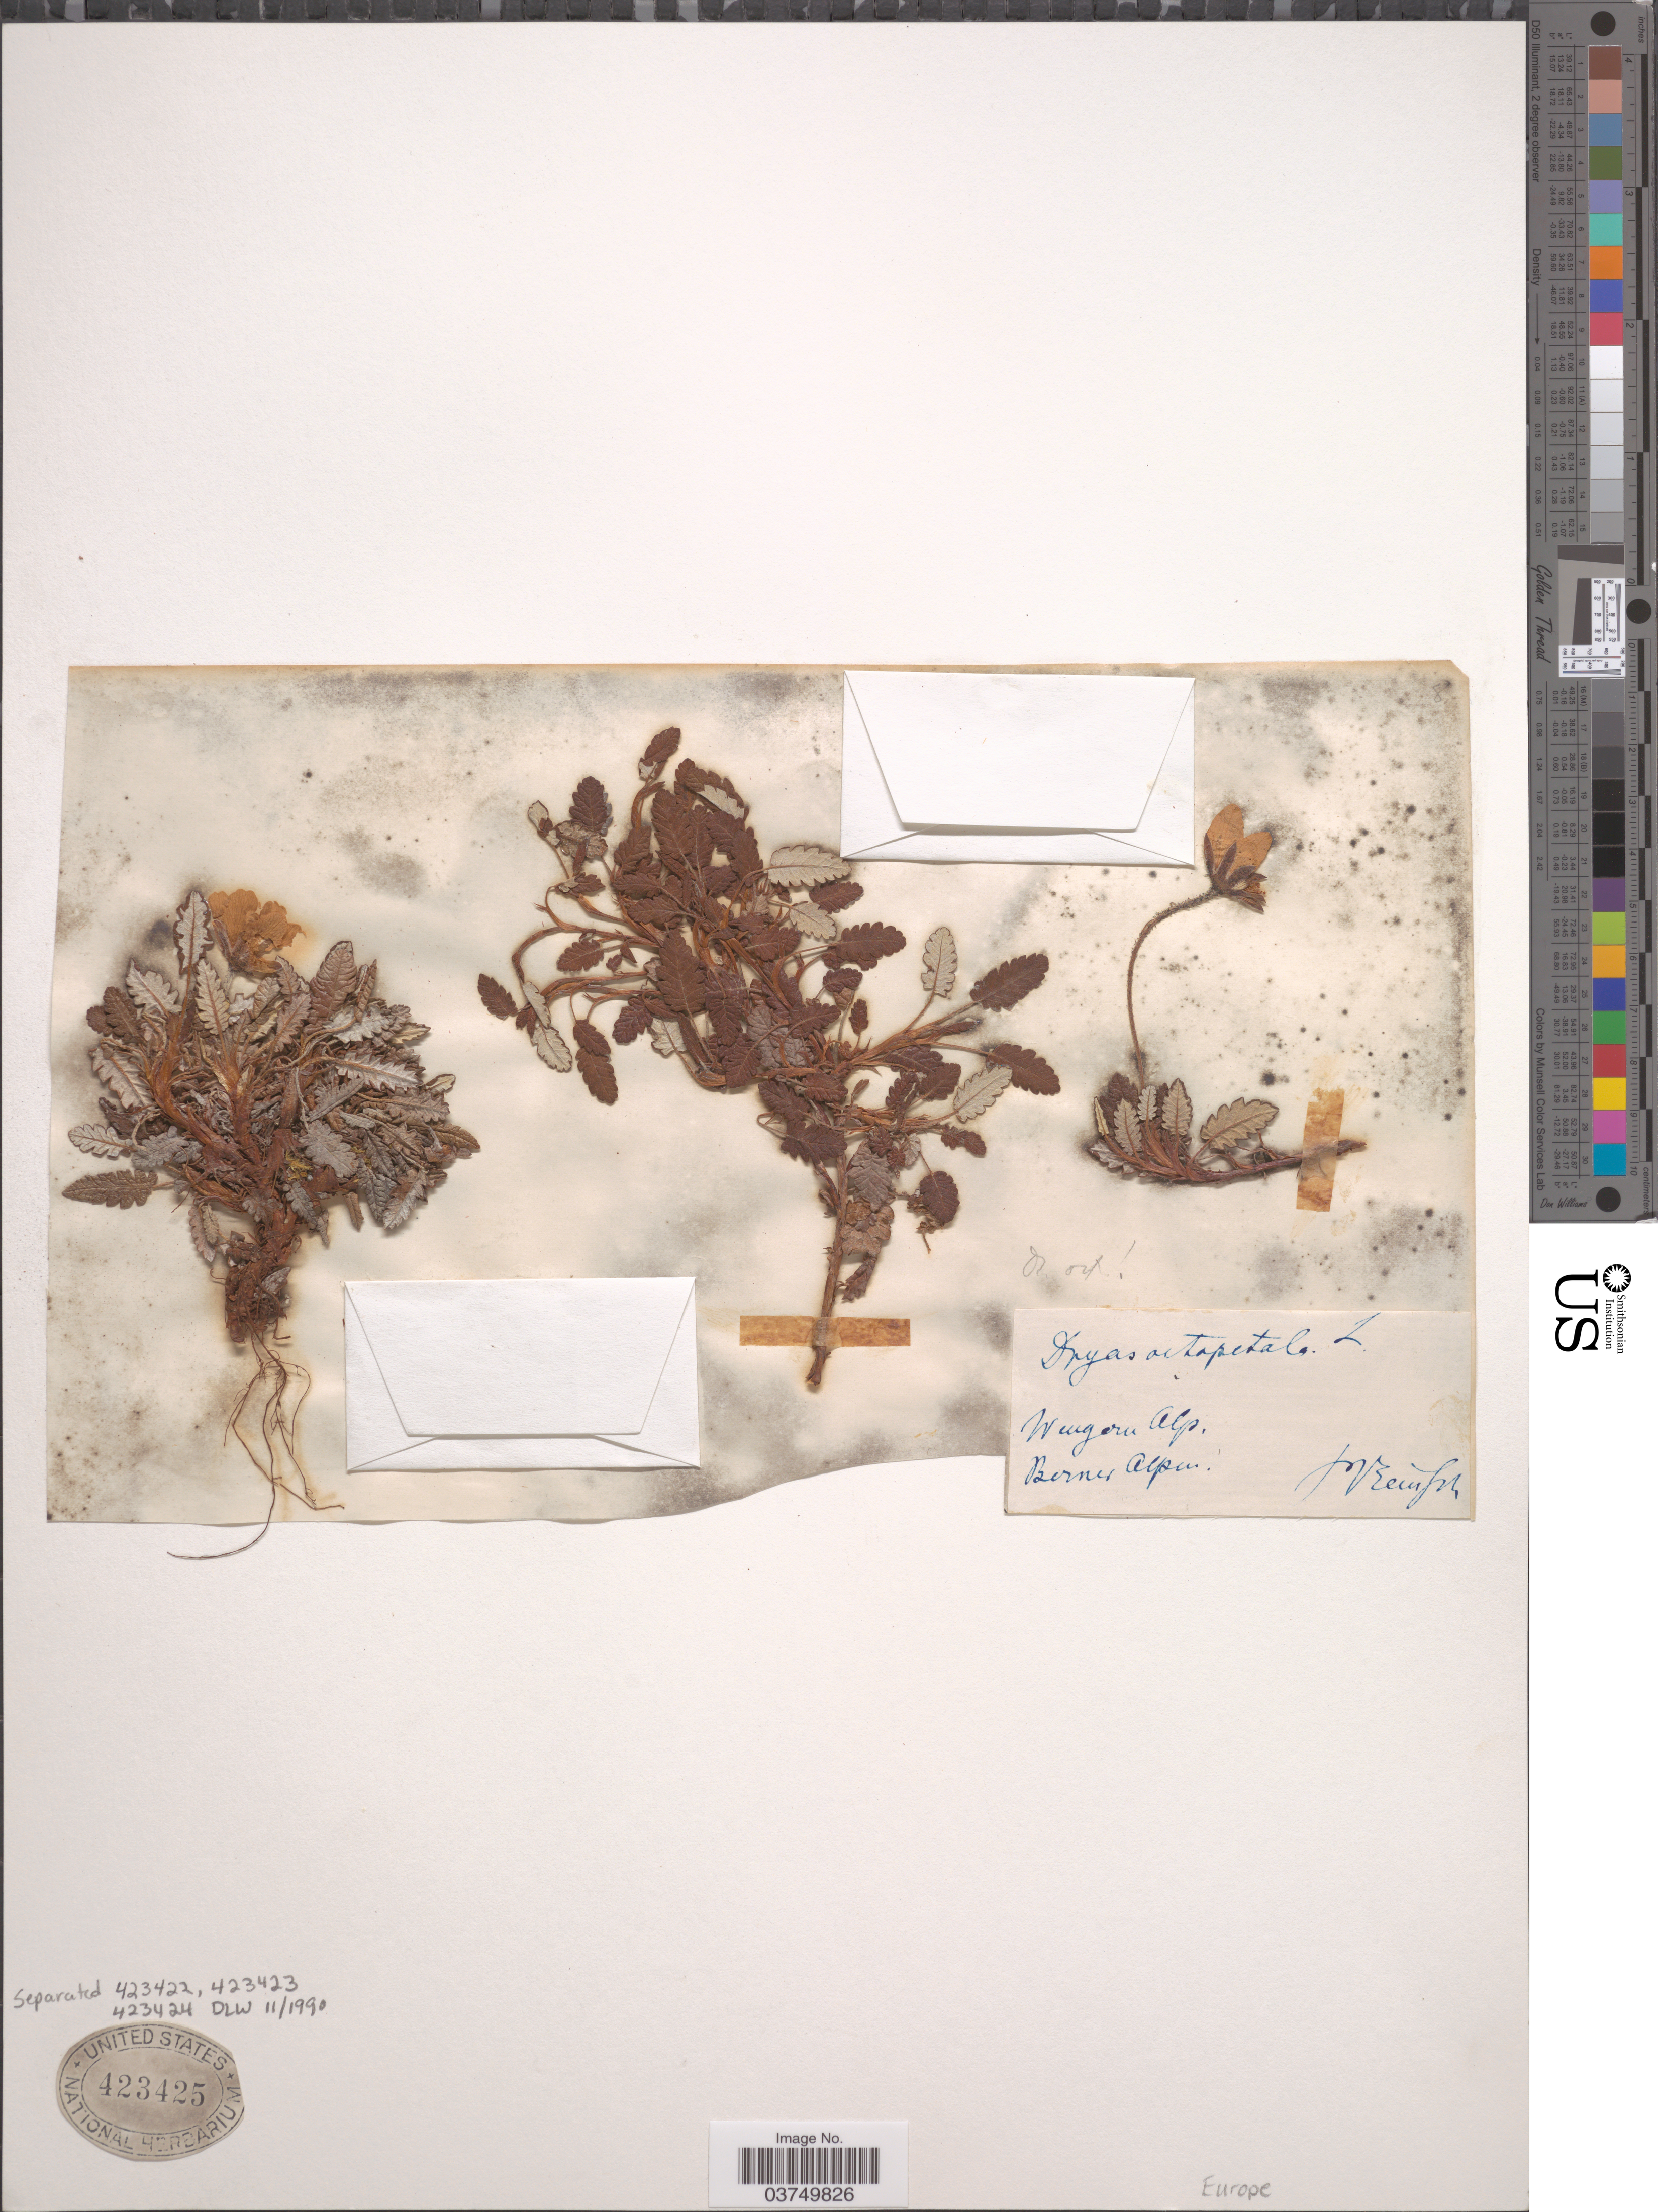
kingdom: Plantae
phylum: Tracheophyta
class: Magnoliopsida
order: Rosales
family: Rosaceae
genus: Dryas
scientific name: Dryas octopetala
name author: L.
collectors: P. Reinsch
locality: Wuigaru [interpreted] Alp. Bernes [interpreted] Alpen.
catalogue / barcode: US 423425